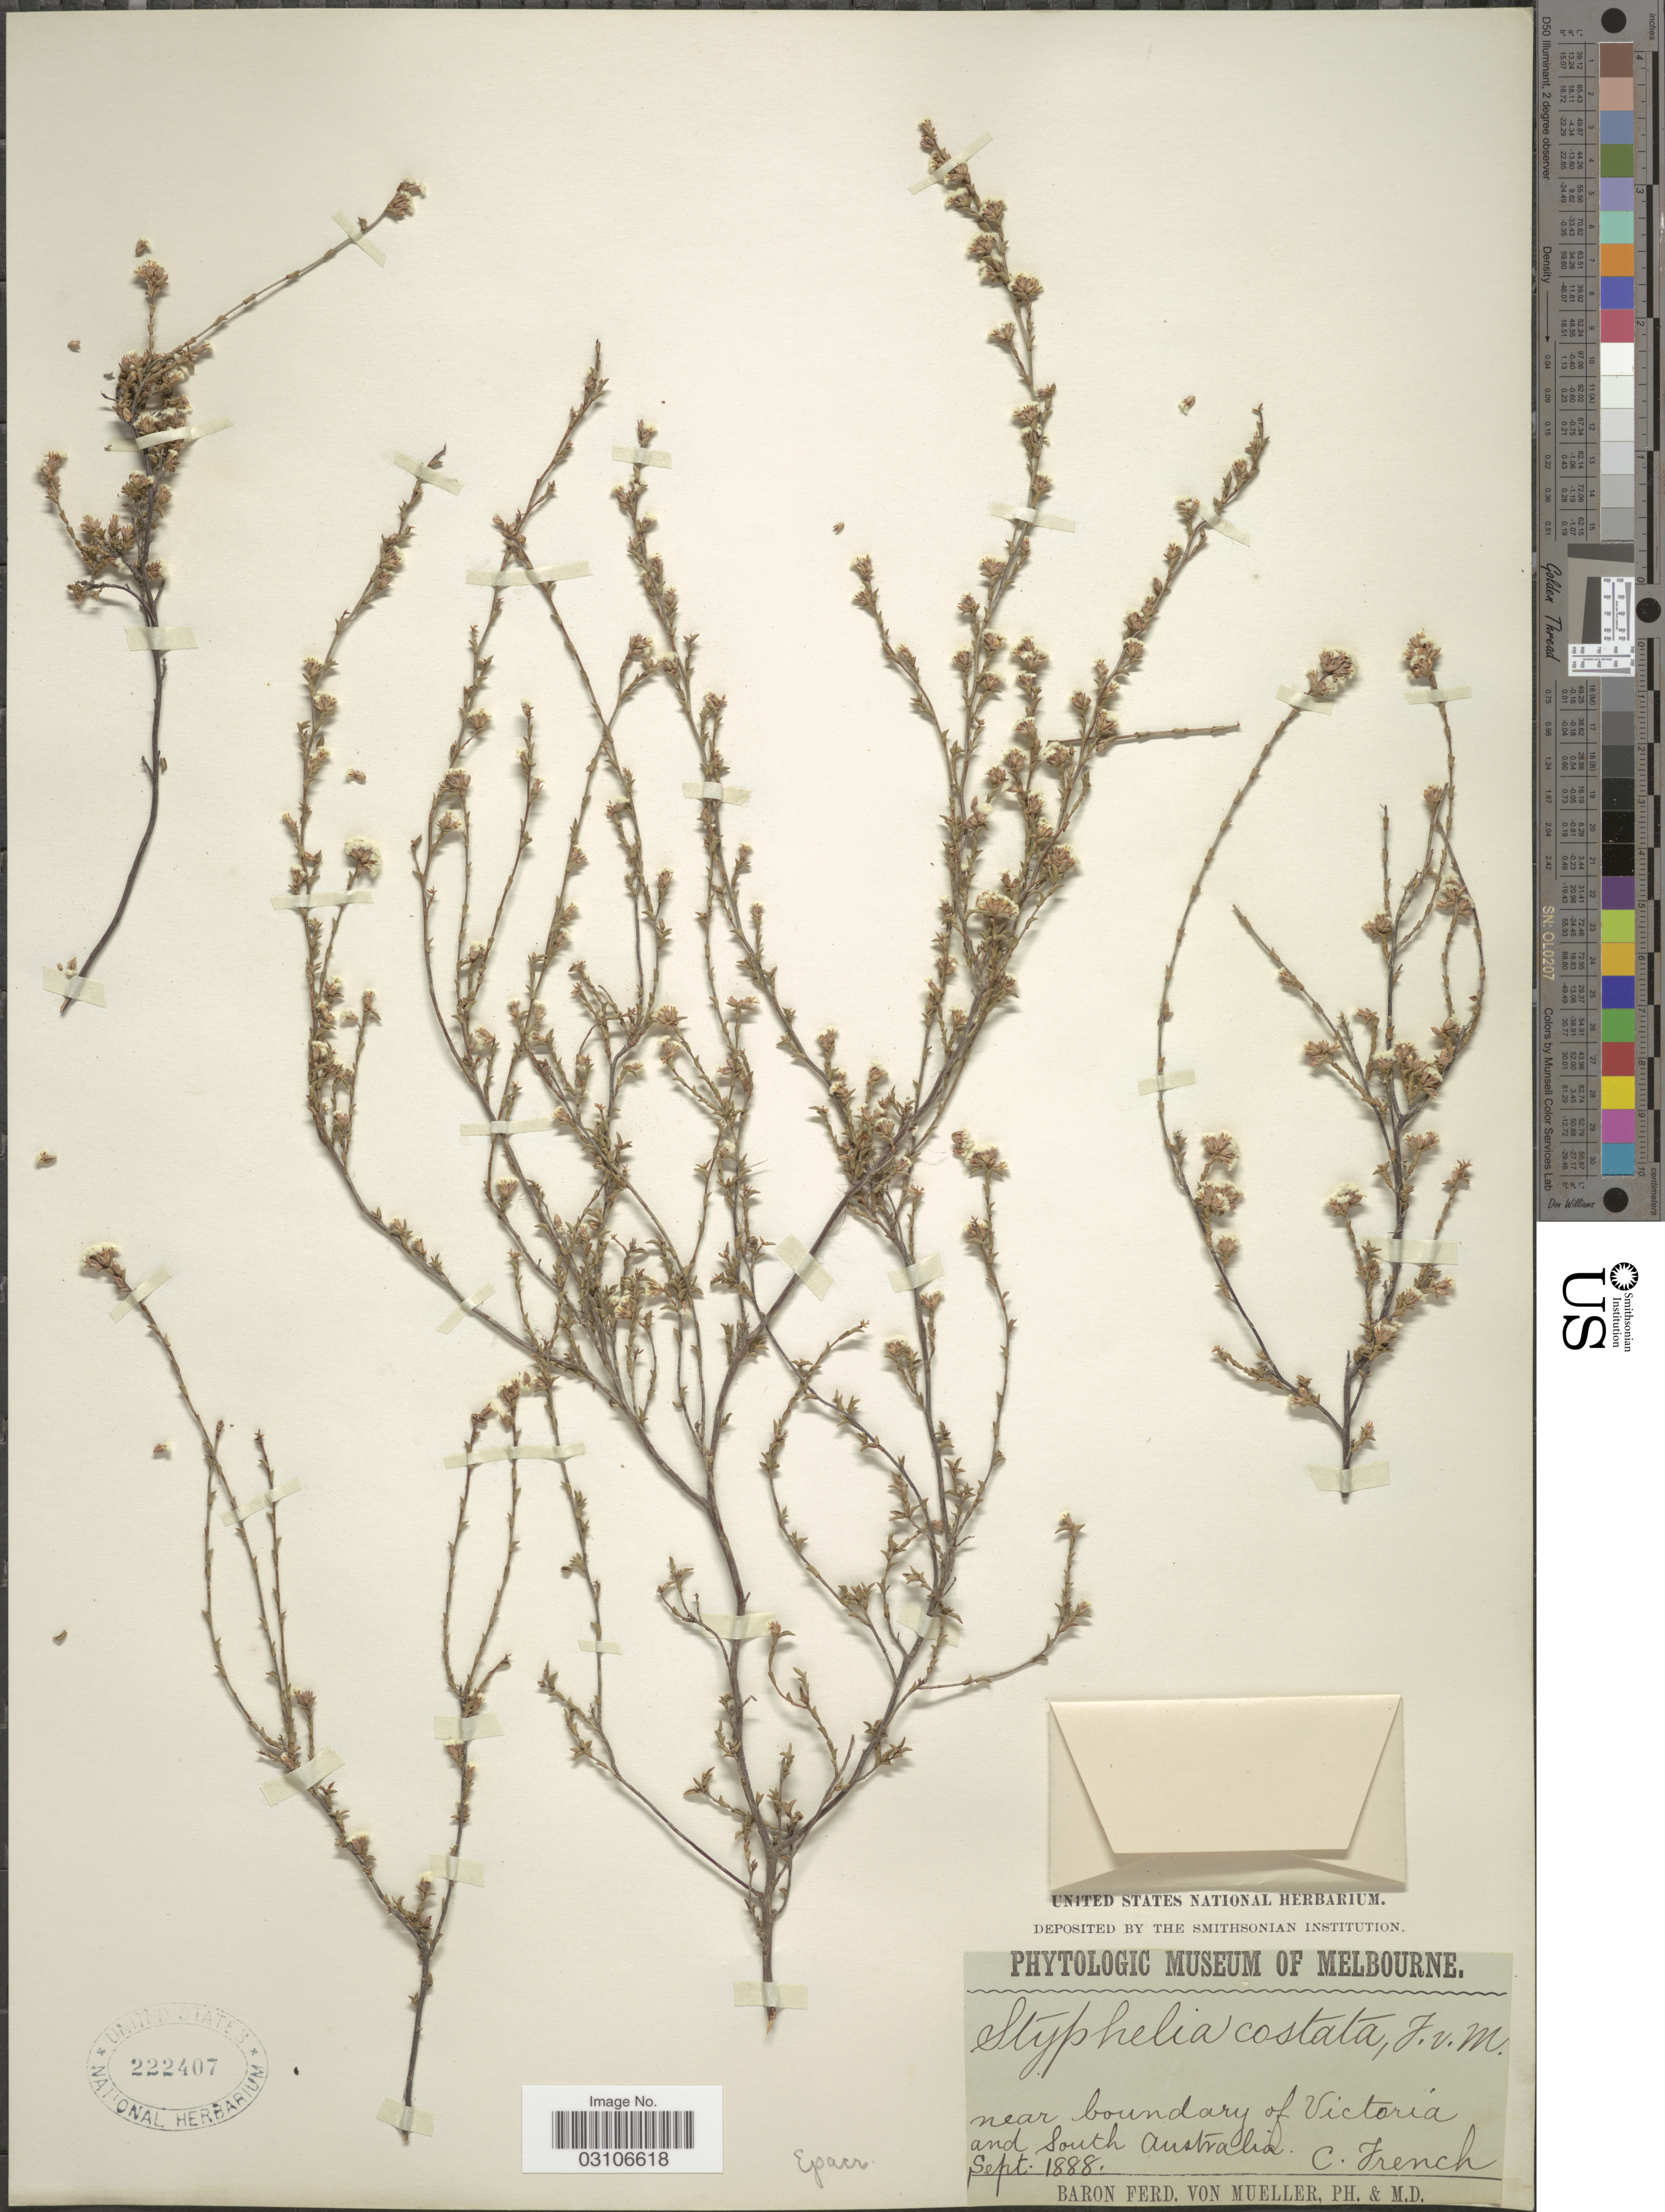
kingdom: Plantae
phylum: Tracheophyta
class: Magnoliopsida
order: Ericales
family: Ericaceae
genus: Styphelia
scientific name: Styphelia costata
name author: F. Muell.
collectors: C. French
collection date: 1888-09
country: Australia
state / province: Victoria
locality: Near boundary of Victoria and South Australia.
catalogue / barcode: US 222407